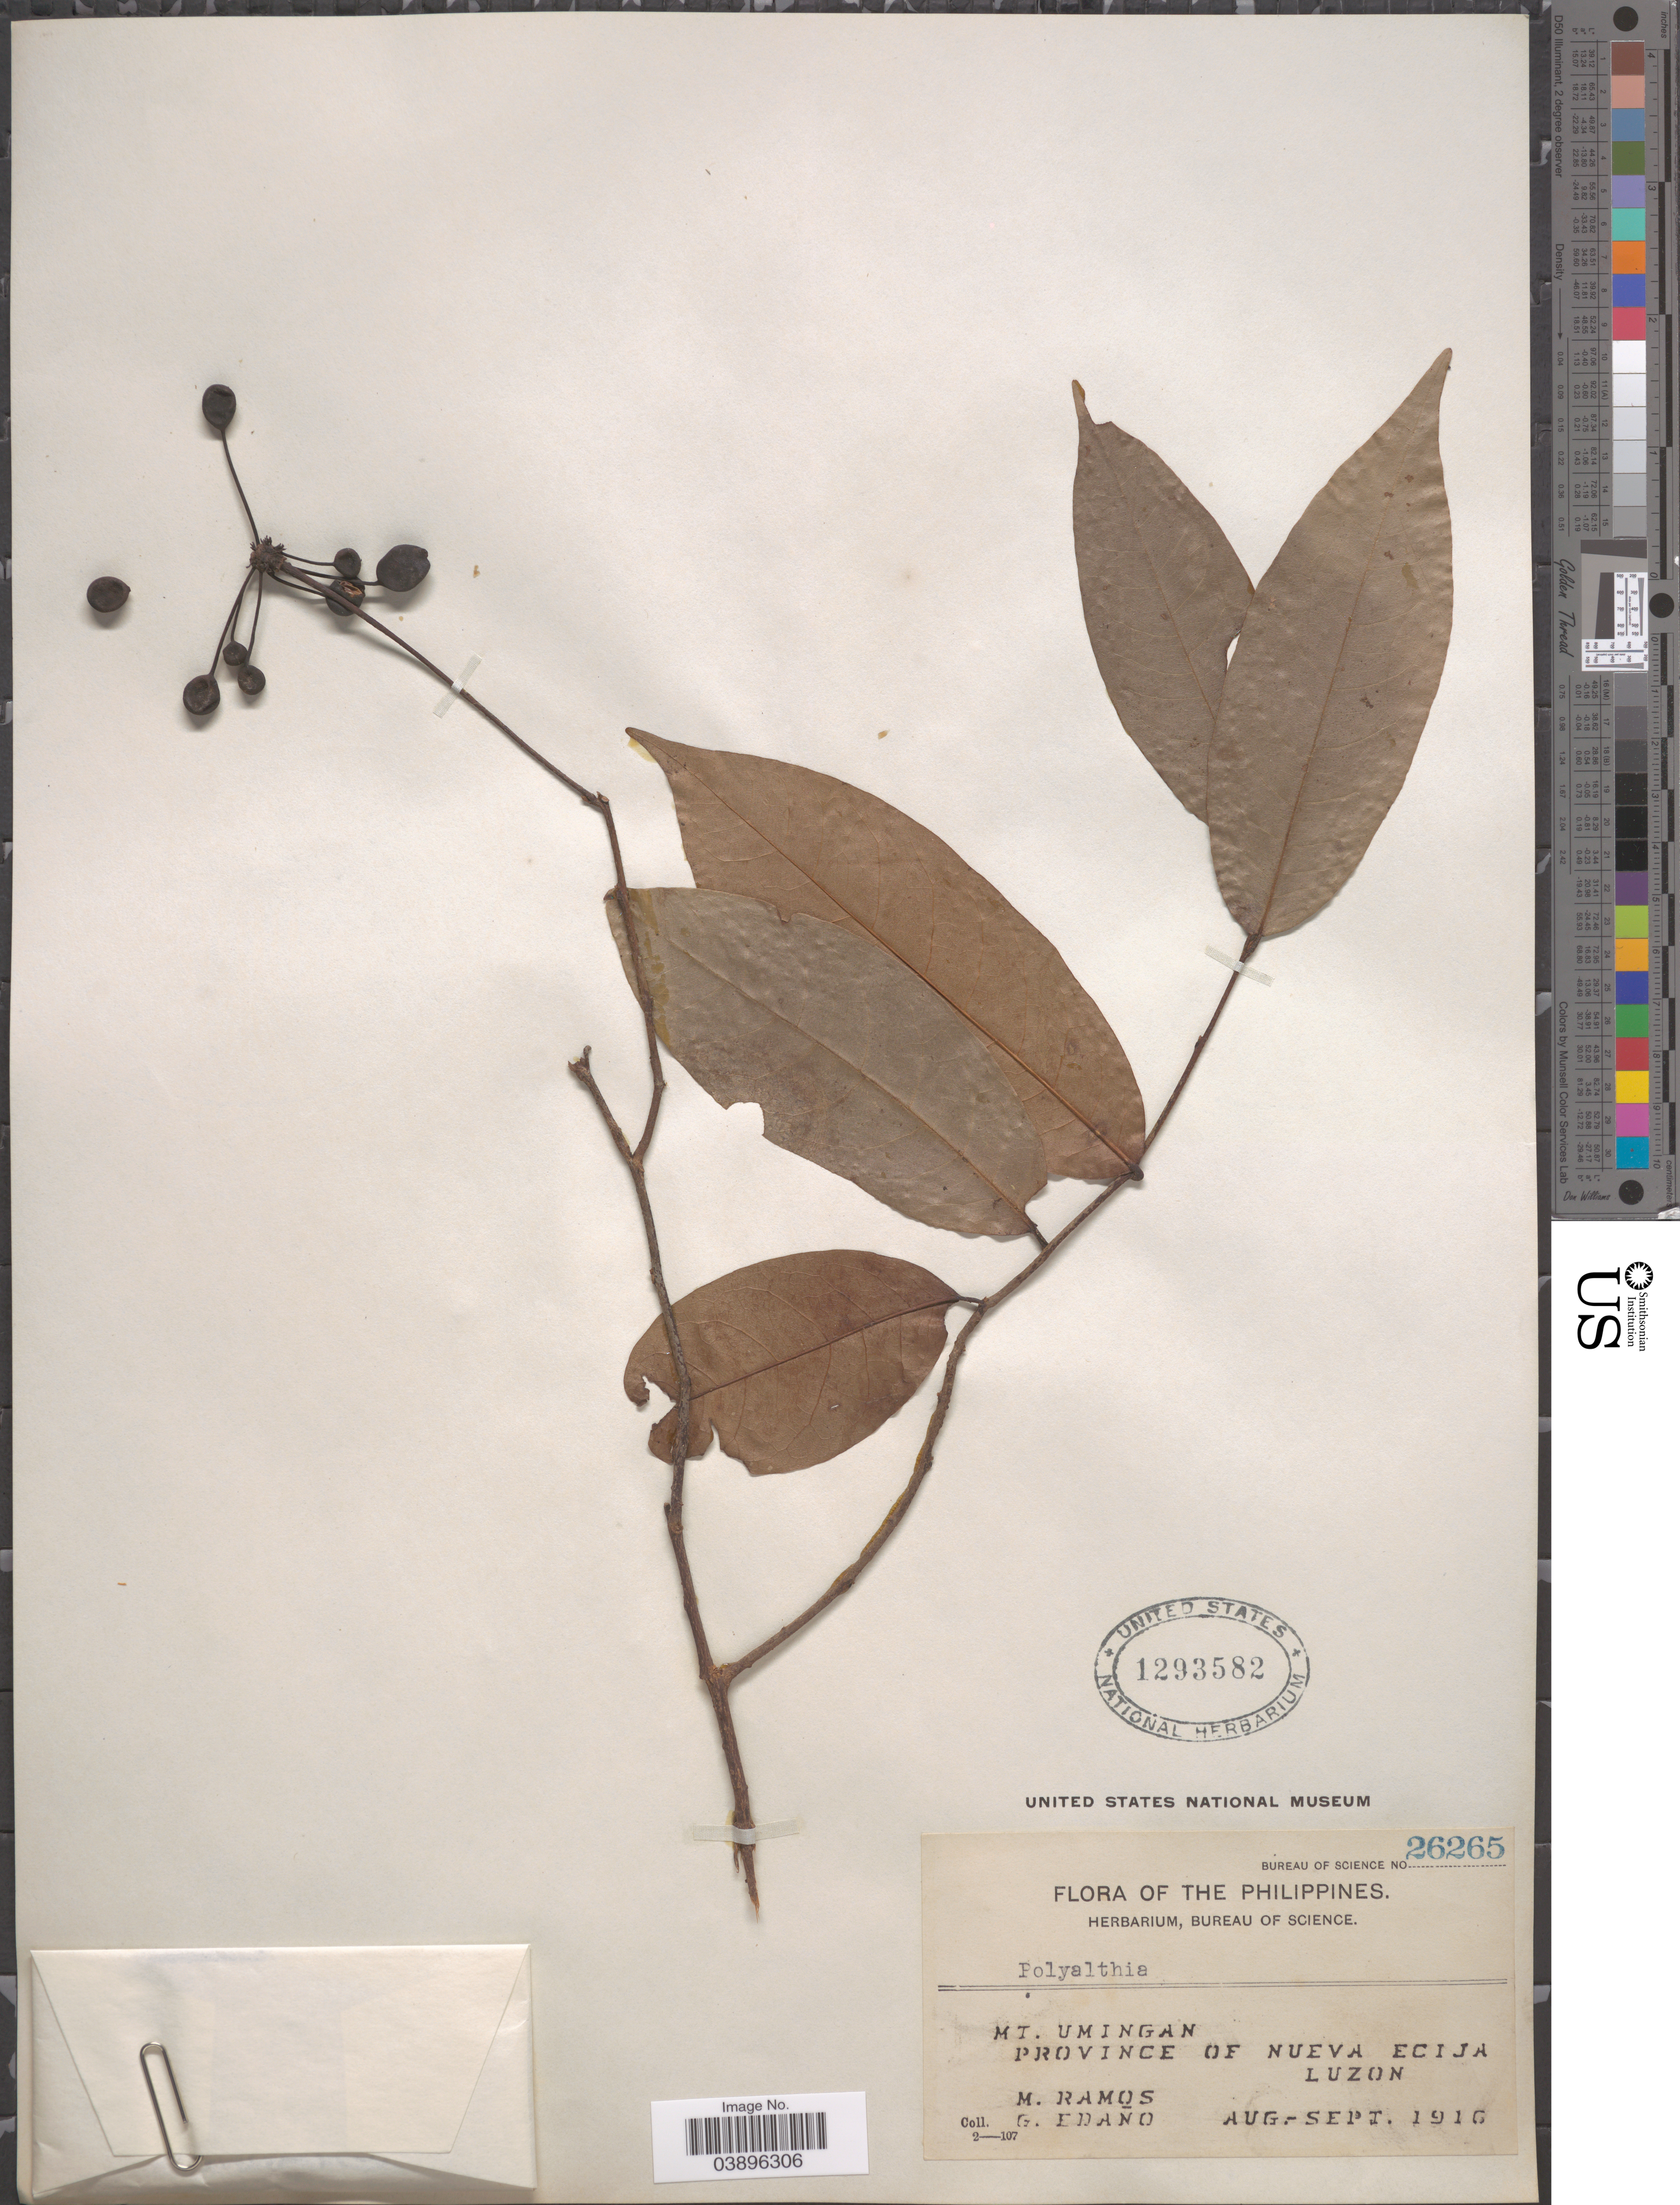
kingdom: Plantae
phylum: Tracheophyta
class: Magnoliopsida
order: Magnoliales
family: Annonaceae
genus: Polyalthia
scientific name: Polyalthia sp.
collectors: M. Ramos & G. Edaño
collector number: Bureau of Science 26265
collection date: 1916-08/1916-09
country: Philippines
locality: Mt. Umingan. Province of Nueva Ecija, Luzon.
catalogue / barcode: US 1293582